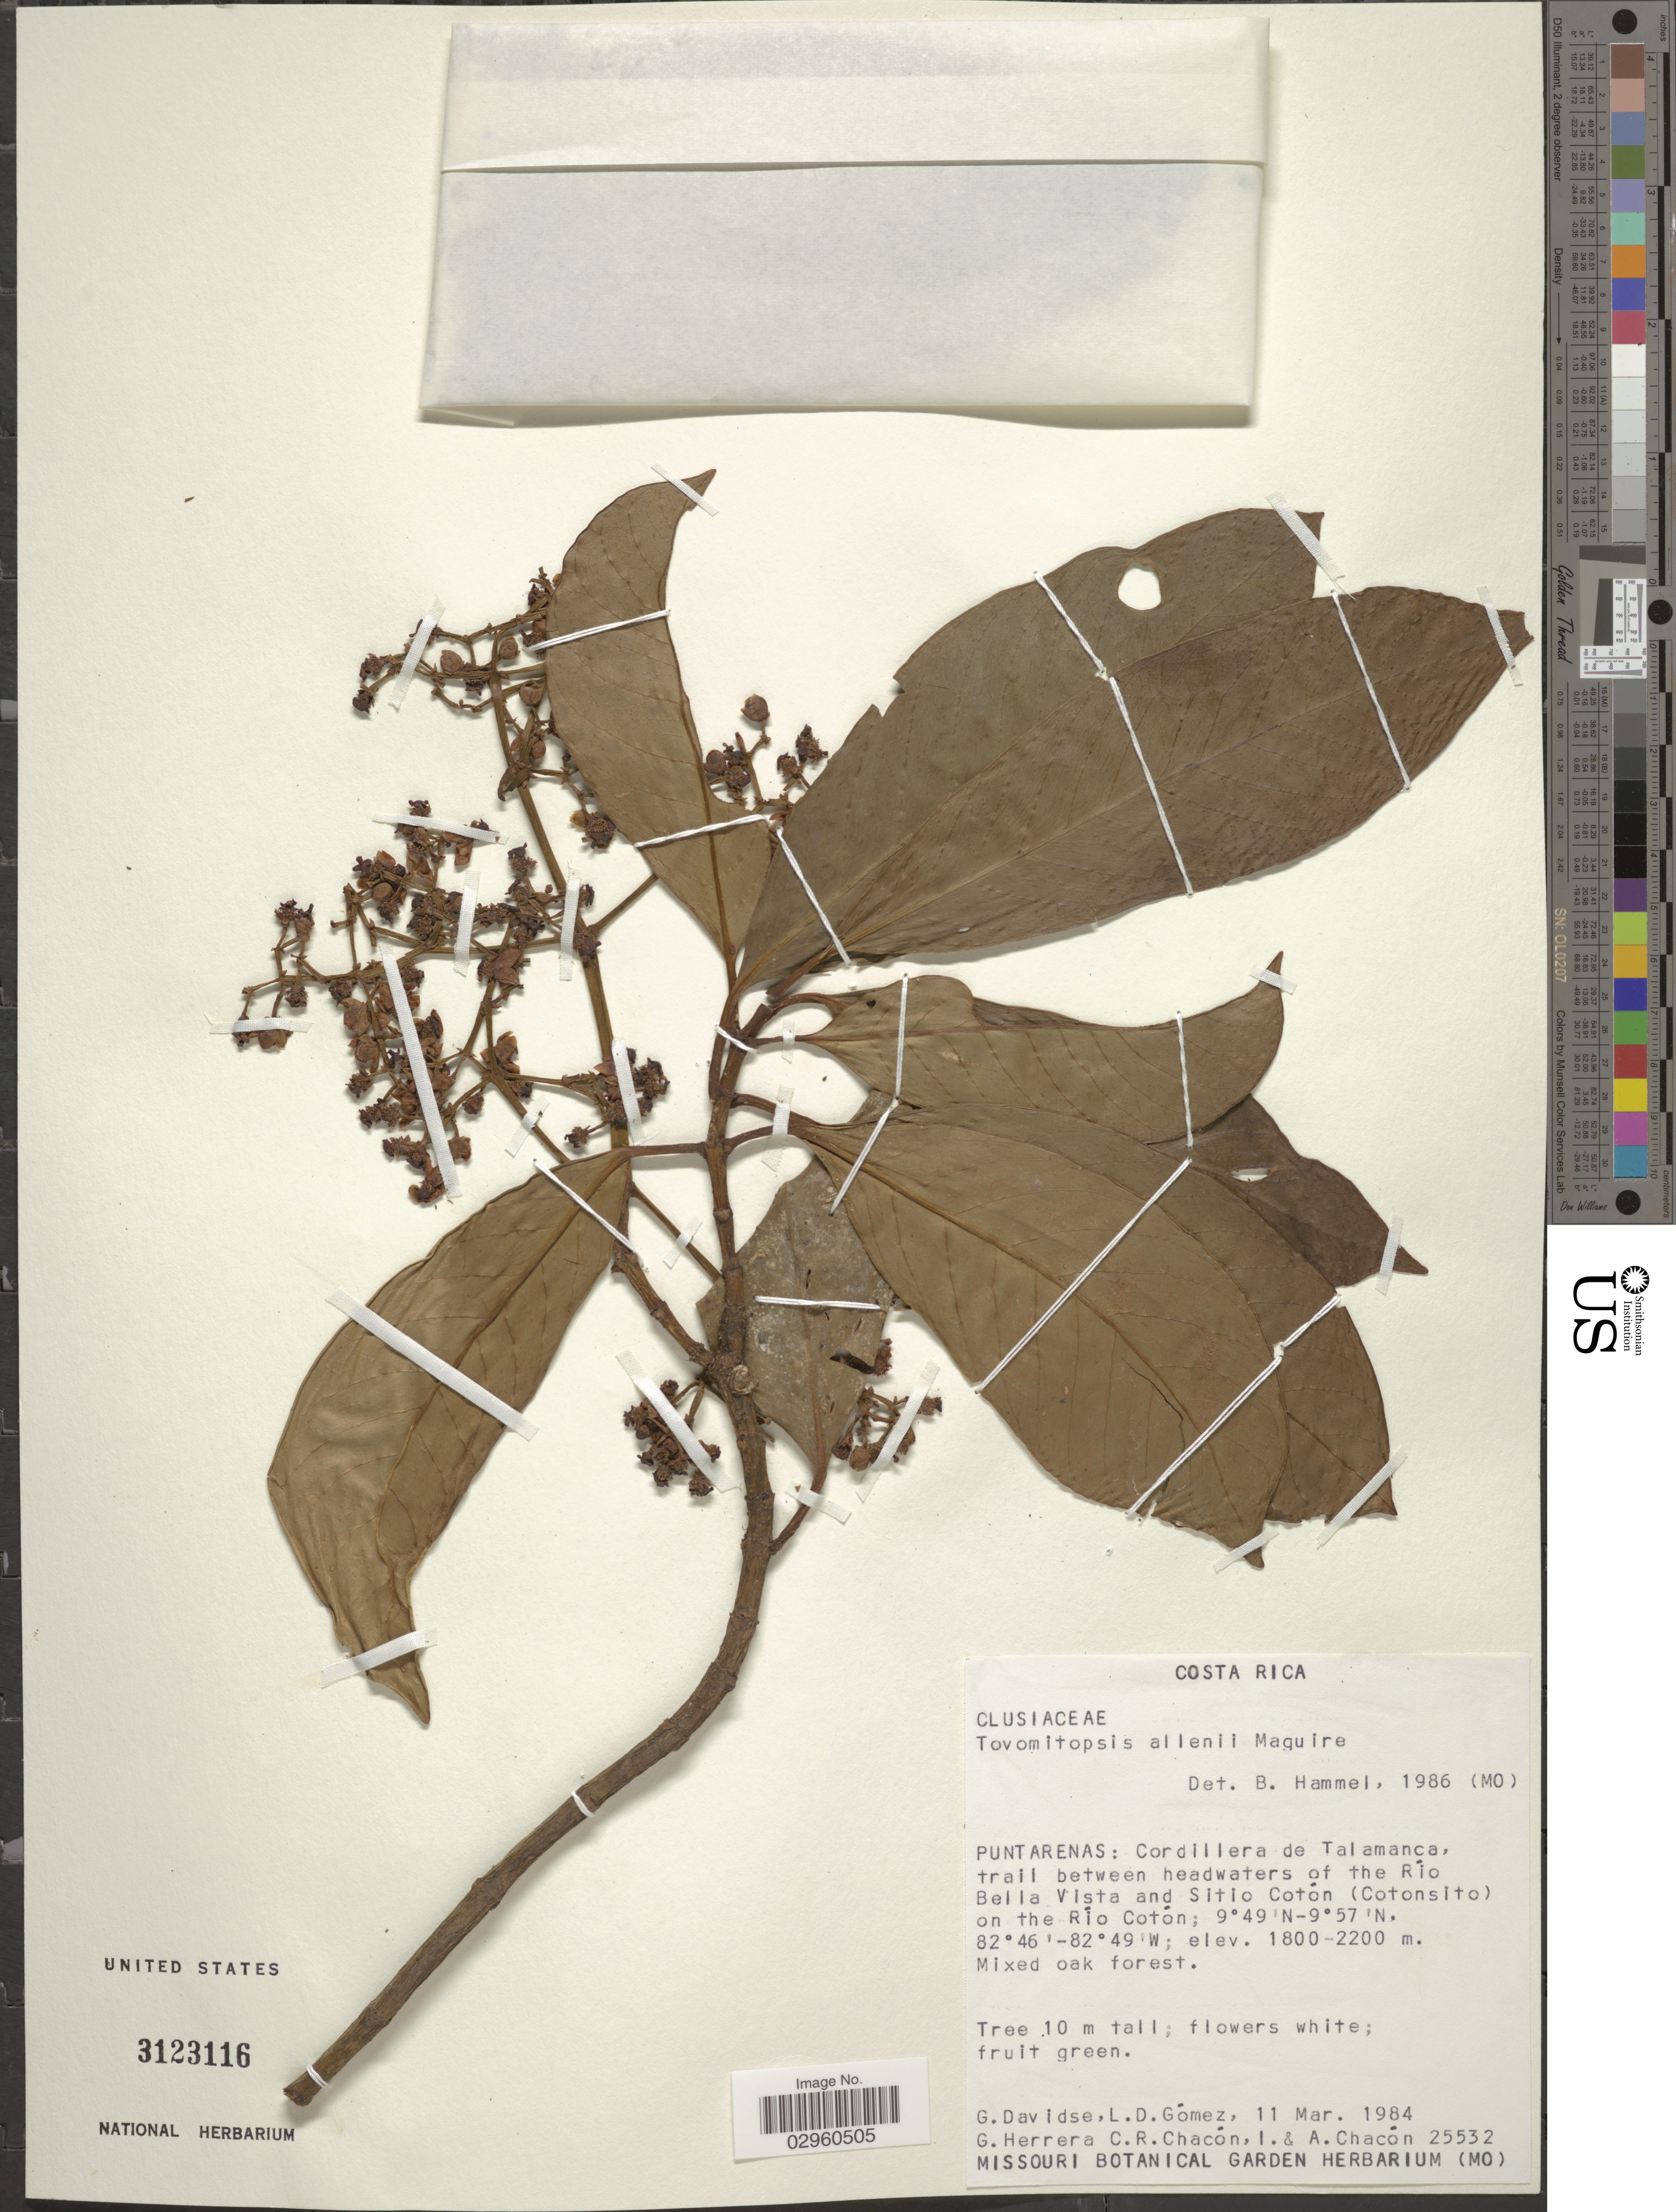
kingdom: Plantae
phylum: Tracheophyta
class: Magnoliopsida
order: Malpighiales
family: Clusiaceae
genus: Chrysochlamys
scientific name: Chrysochlamys allenii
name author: (Maguire) Hammel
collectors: G. Davidse, L. D. Gómez, G. Herrera, C. Chacon & et al.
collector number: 25532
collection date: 1984-03-11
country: Costa Rica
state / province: Puntarenas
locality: Puntarenas: Cordillera de Talamanca, trail between headwaters of the Río Bella Vista and Sitio Cotón (Cotonsito) on the Río Cotón.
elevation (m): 1800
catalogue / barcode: US 3123116